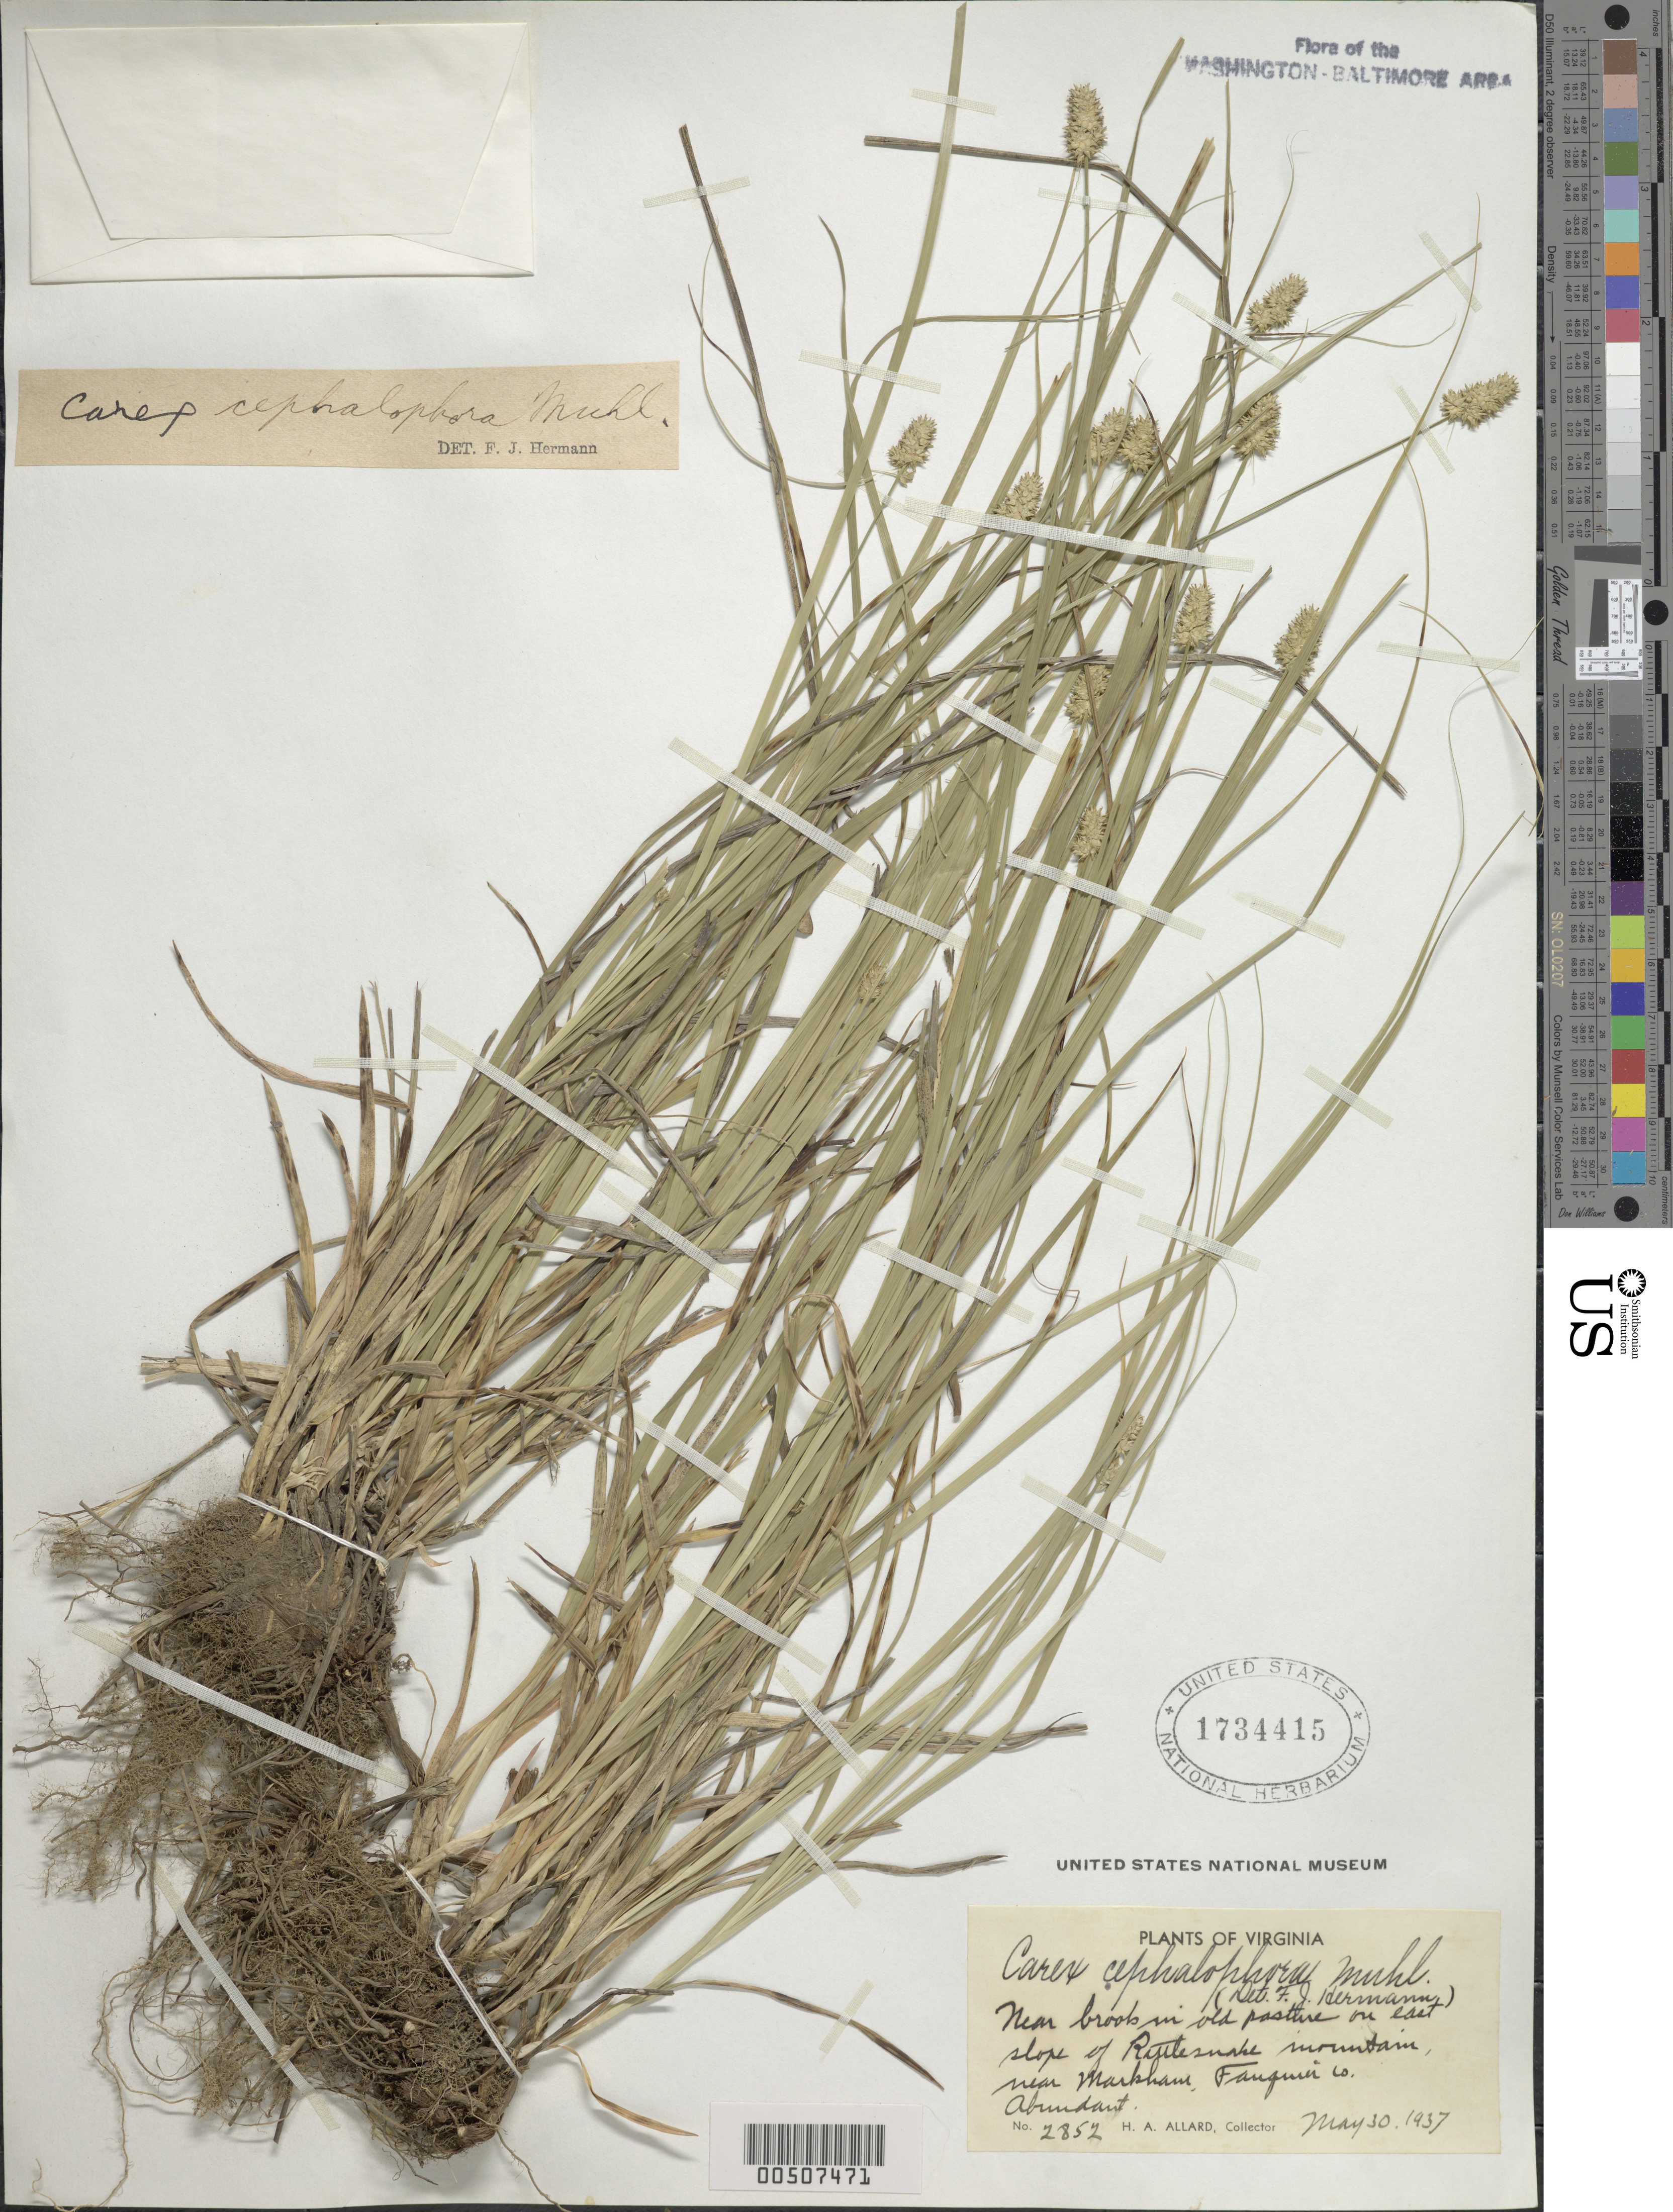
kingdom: Plantae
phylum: Tracheophyta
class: Liliopsida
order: Poales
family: Cyperaceae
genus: Carex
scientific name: Carex cephalophora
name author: Muhl. ex Willd.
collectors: H. A. Allard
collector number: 2852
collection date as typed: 30 May 1937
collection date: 1937-05-30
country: United States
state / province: Virginia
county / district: Fauquier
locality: S slope of Rattlesnake Mt., near Markham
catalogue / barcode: US 1734415